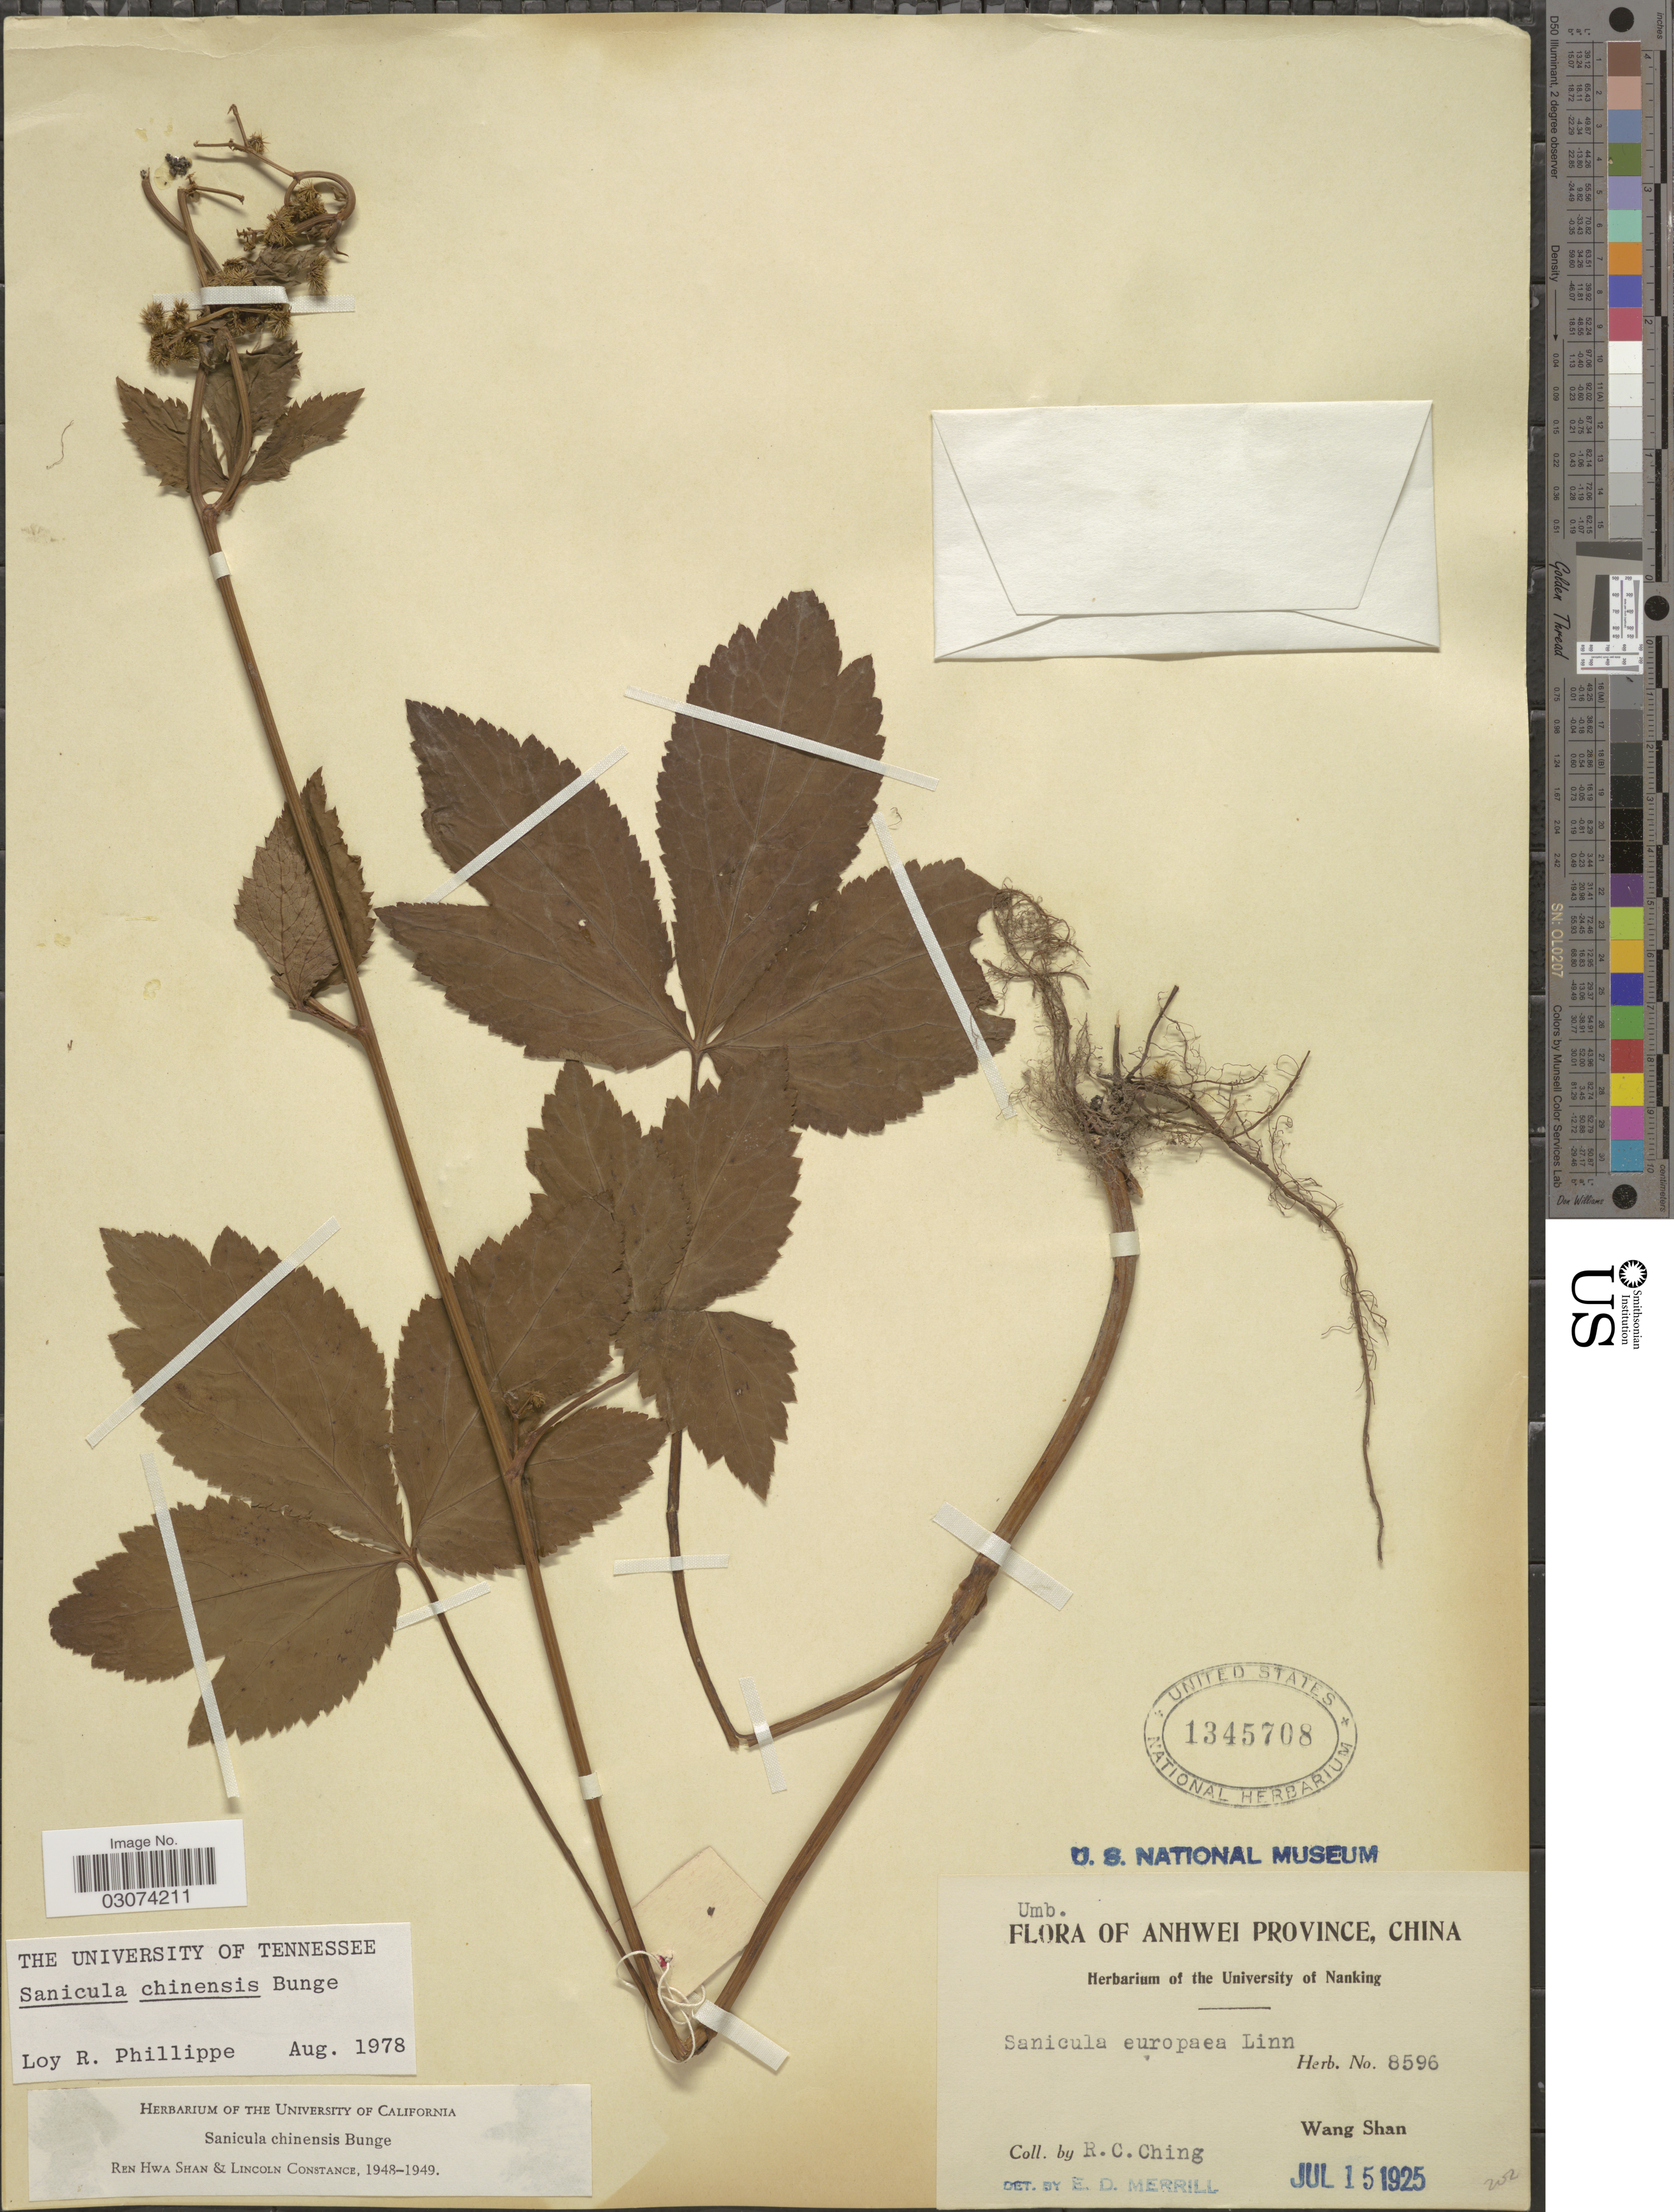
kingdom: Plantae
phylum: Tracheophyta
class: Magnoliopsida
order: Apiales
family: Apiaceae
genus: Sanicula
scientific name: Sanicula chinensis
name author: Bunge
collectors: R. C. Ching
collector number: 8596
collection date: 1925-07-15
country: China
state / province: Anhui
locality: Anhwei Province. Wang Shan.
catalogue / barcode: US 1345708